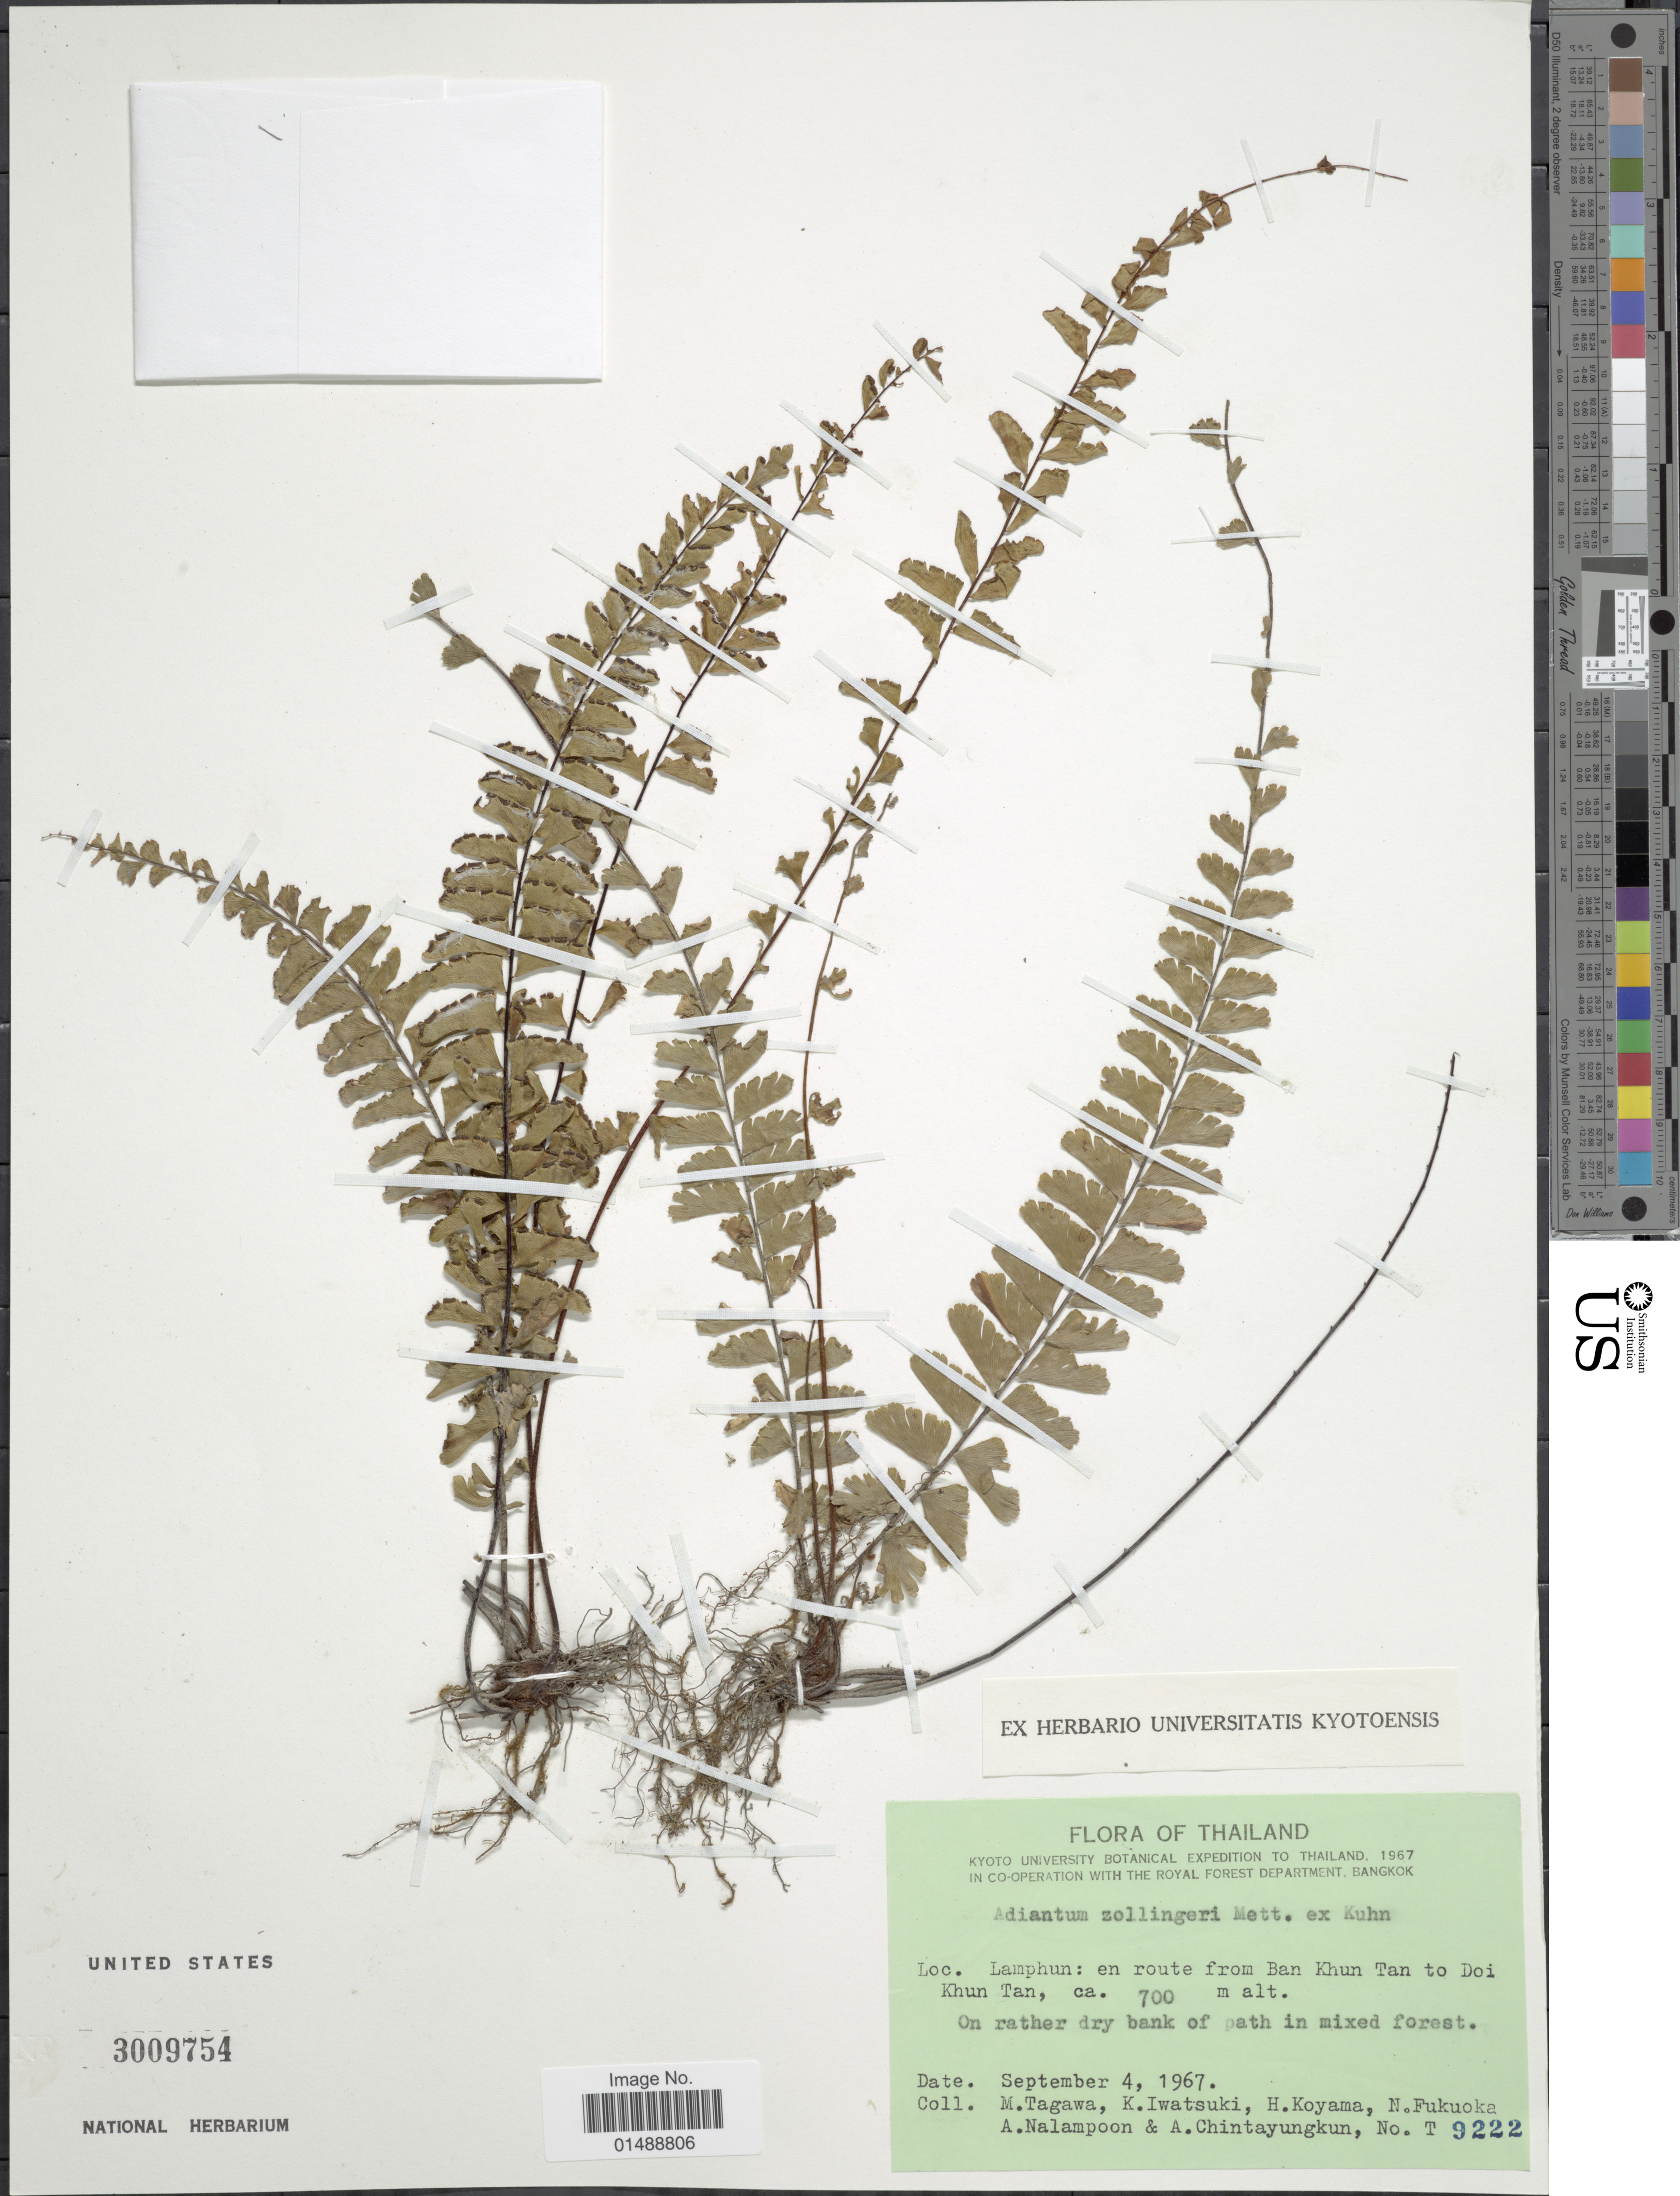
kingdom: Plantae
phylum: Tracheophyta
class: Polypodiopsida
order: Polypodiales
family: Pteridaceae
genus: Adiantum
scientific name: Adiantum zollingeri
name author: Mett. ex Kuhn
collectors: M. Tagawa, K. Iwatsuki, H. Koyama, N. Fukuoka & et al.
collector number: T9222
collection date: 1967-09-04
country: Thailand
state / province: Lamphun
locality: Lamphun: en route from Ban Khun Tan to Doi Khun Tan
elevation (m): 700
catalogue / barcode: US 3009754